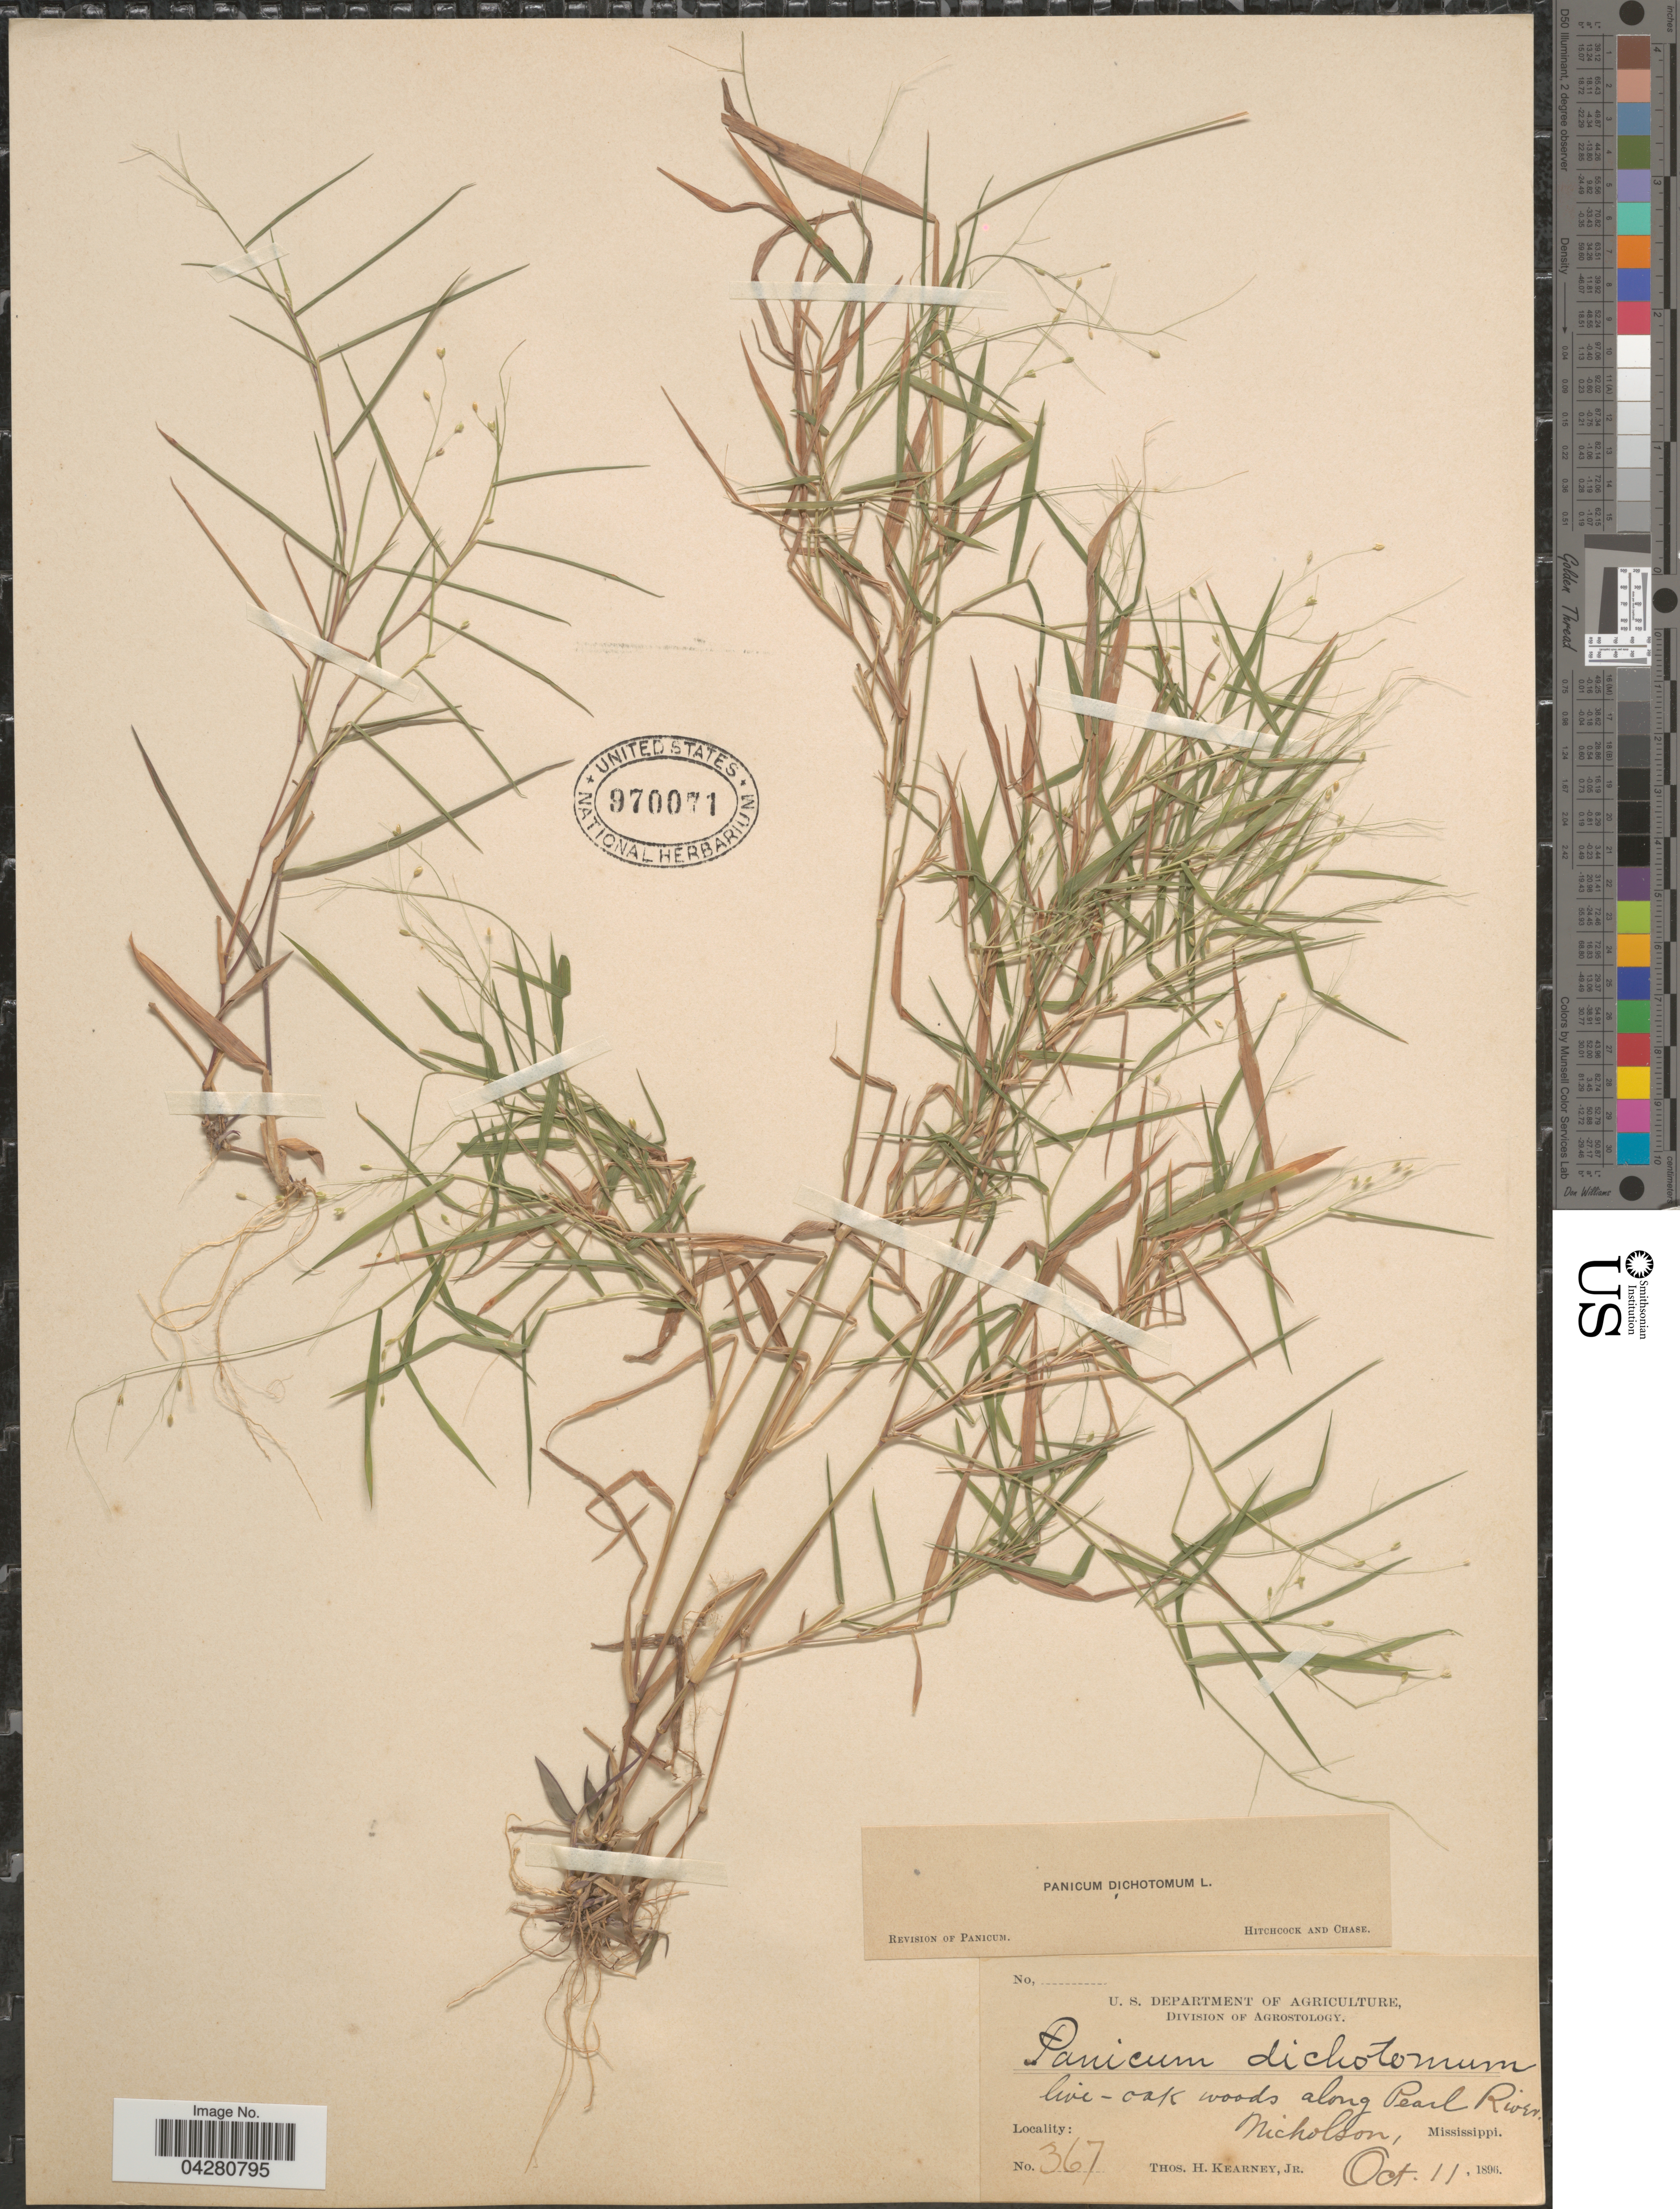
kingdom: Plantae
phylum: Tracheophyta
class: Liliopsida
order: Poales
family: Poaceae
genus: Dichanthelium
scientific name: Dichanthelium dichotomum var. dichotomum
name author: (L.) Gould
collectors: T. H. Kearney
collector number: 367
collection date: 1896-10-11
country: United States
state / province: Mississippi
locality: Live-oak woods along Pearl River. Nicholson.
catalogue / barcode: US 970071